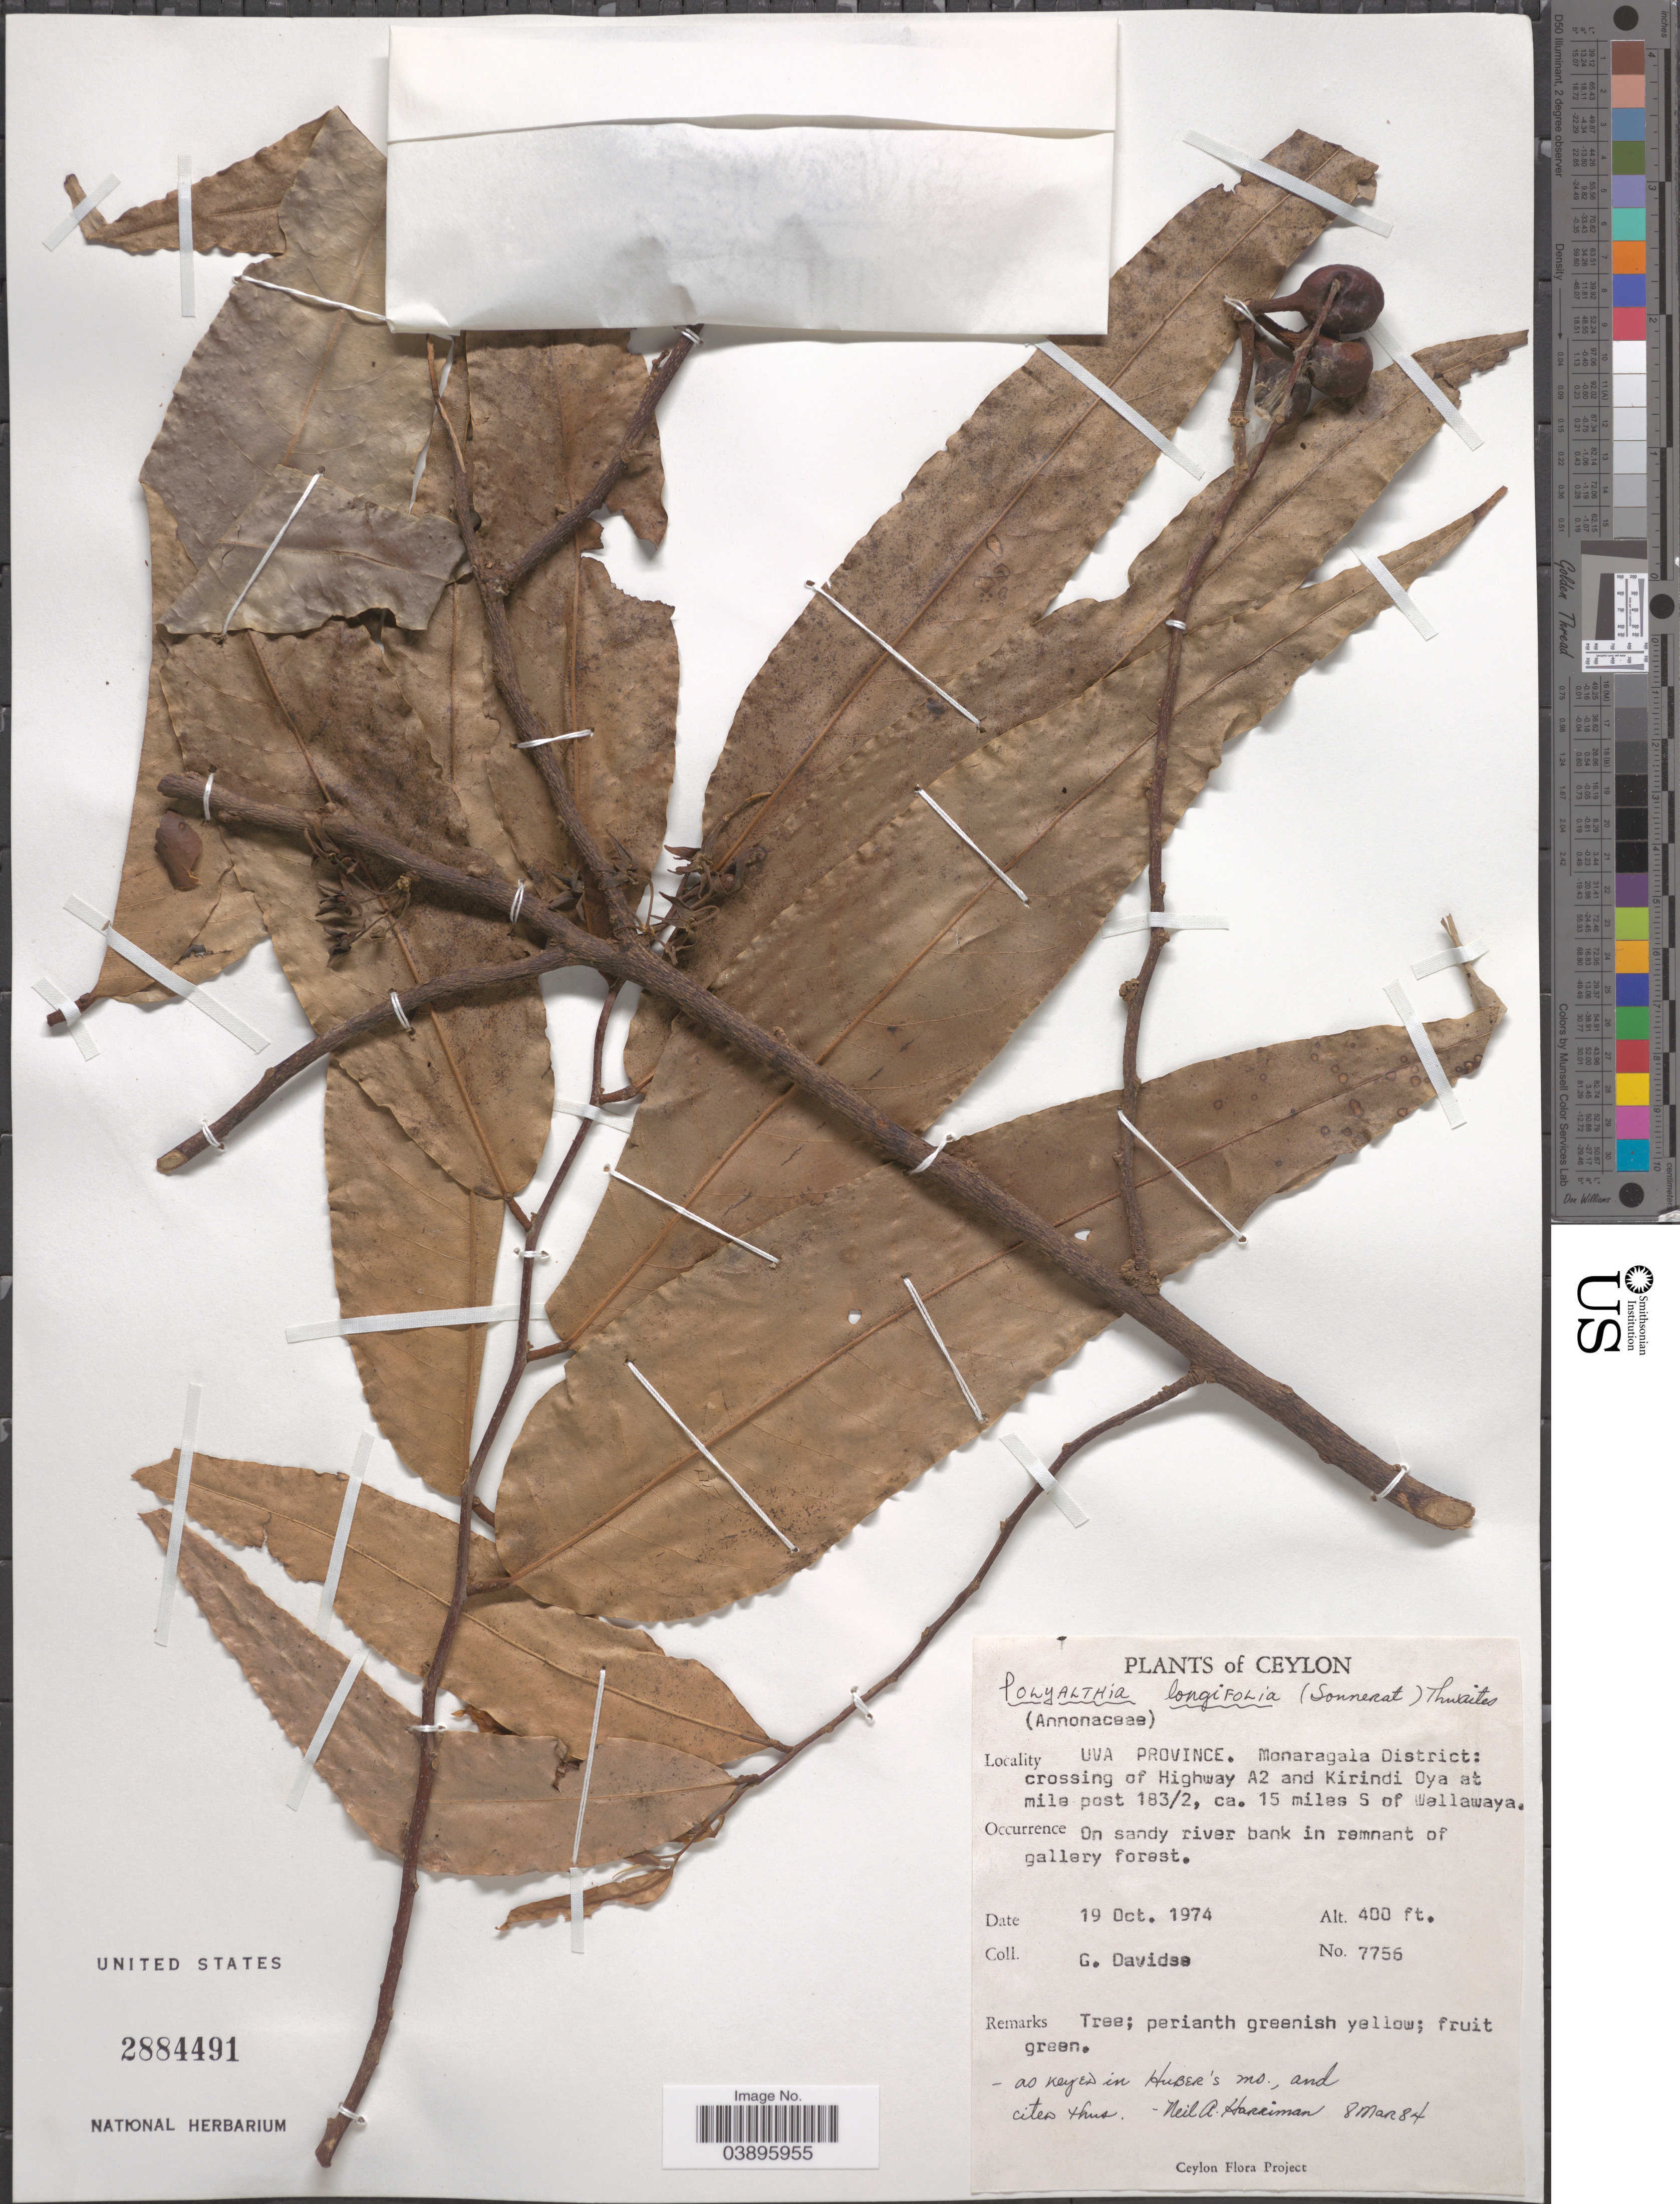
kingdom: Plantae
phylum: Tracheophyta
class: Magnoliopsida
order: Magnoliales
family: Annonaceae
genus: Polyalthia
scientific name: Polyalthia longifolia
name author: (Sonn.) Thwaites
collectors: G. Davidse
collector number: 7756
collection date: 1974-10-19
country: Sri Lanka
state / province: Uva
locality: Ceylon. Monaragala District: crossing of Highway A2 and Kirindi Oya at mile post 183/2, ca. 15 miles S of Wellawaya. On sandy river bank in remnant of gallery forest.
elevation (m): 122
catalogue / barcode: US 2884491